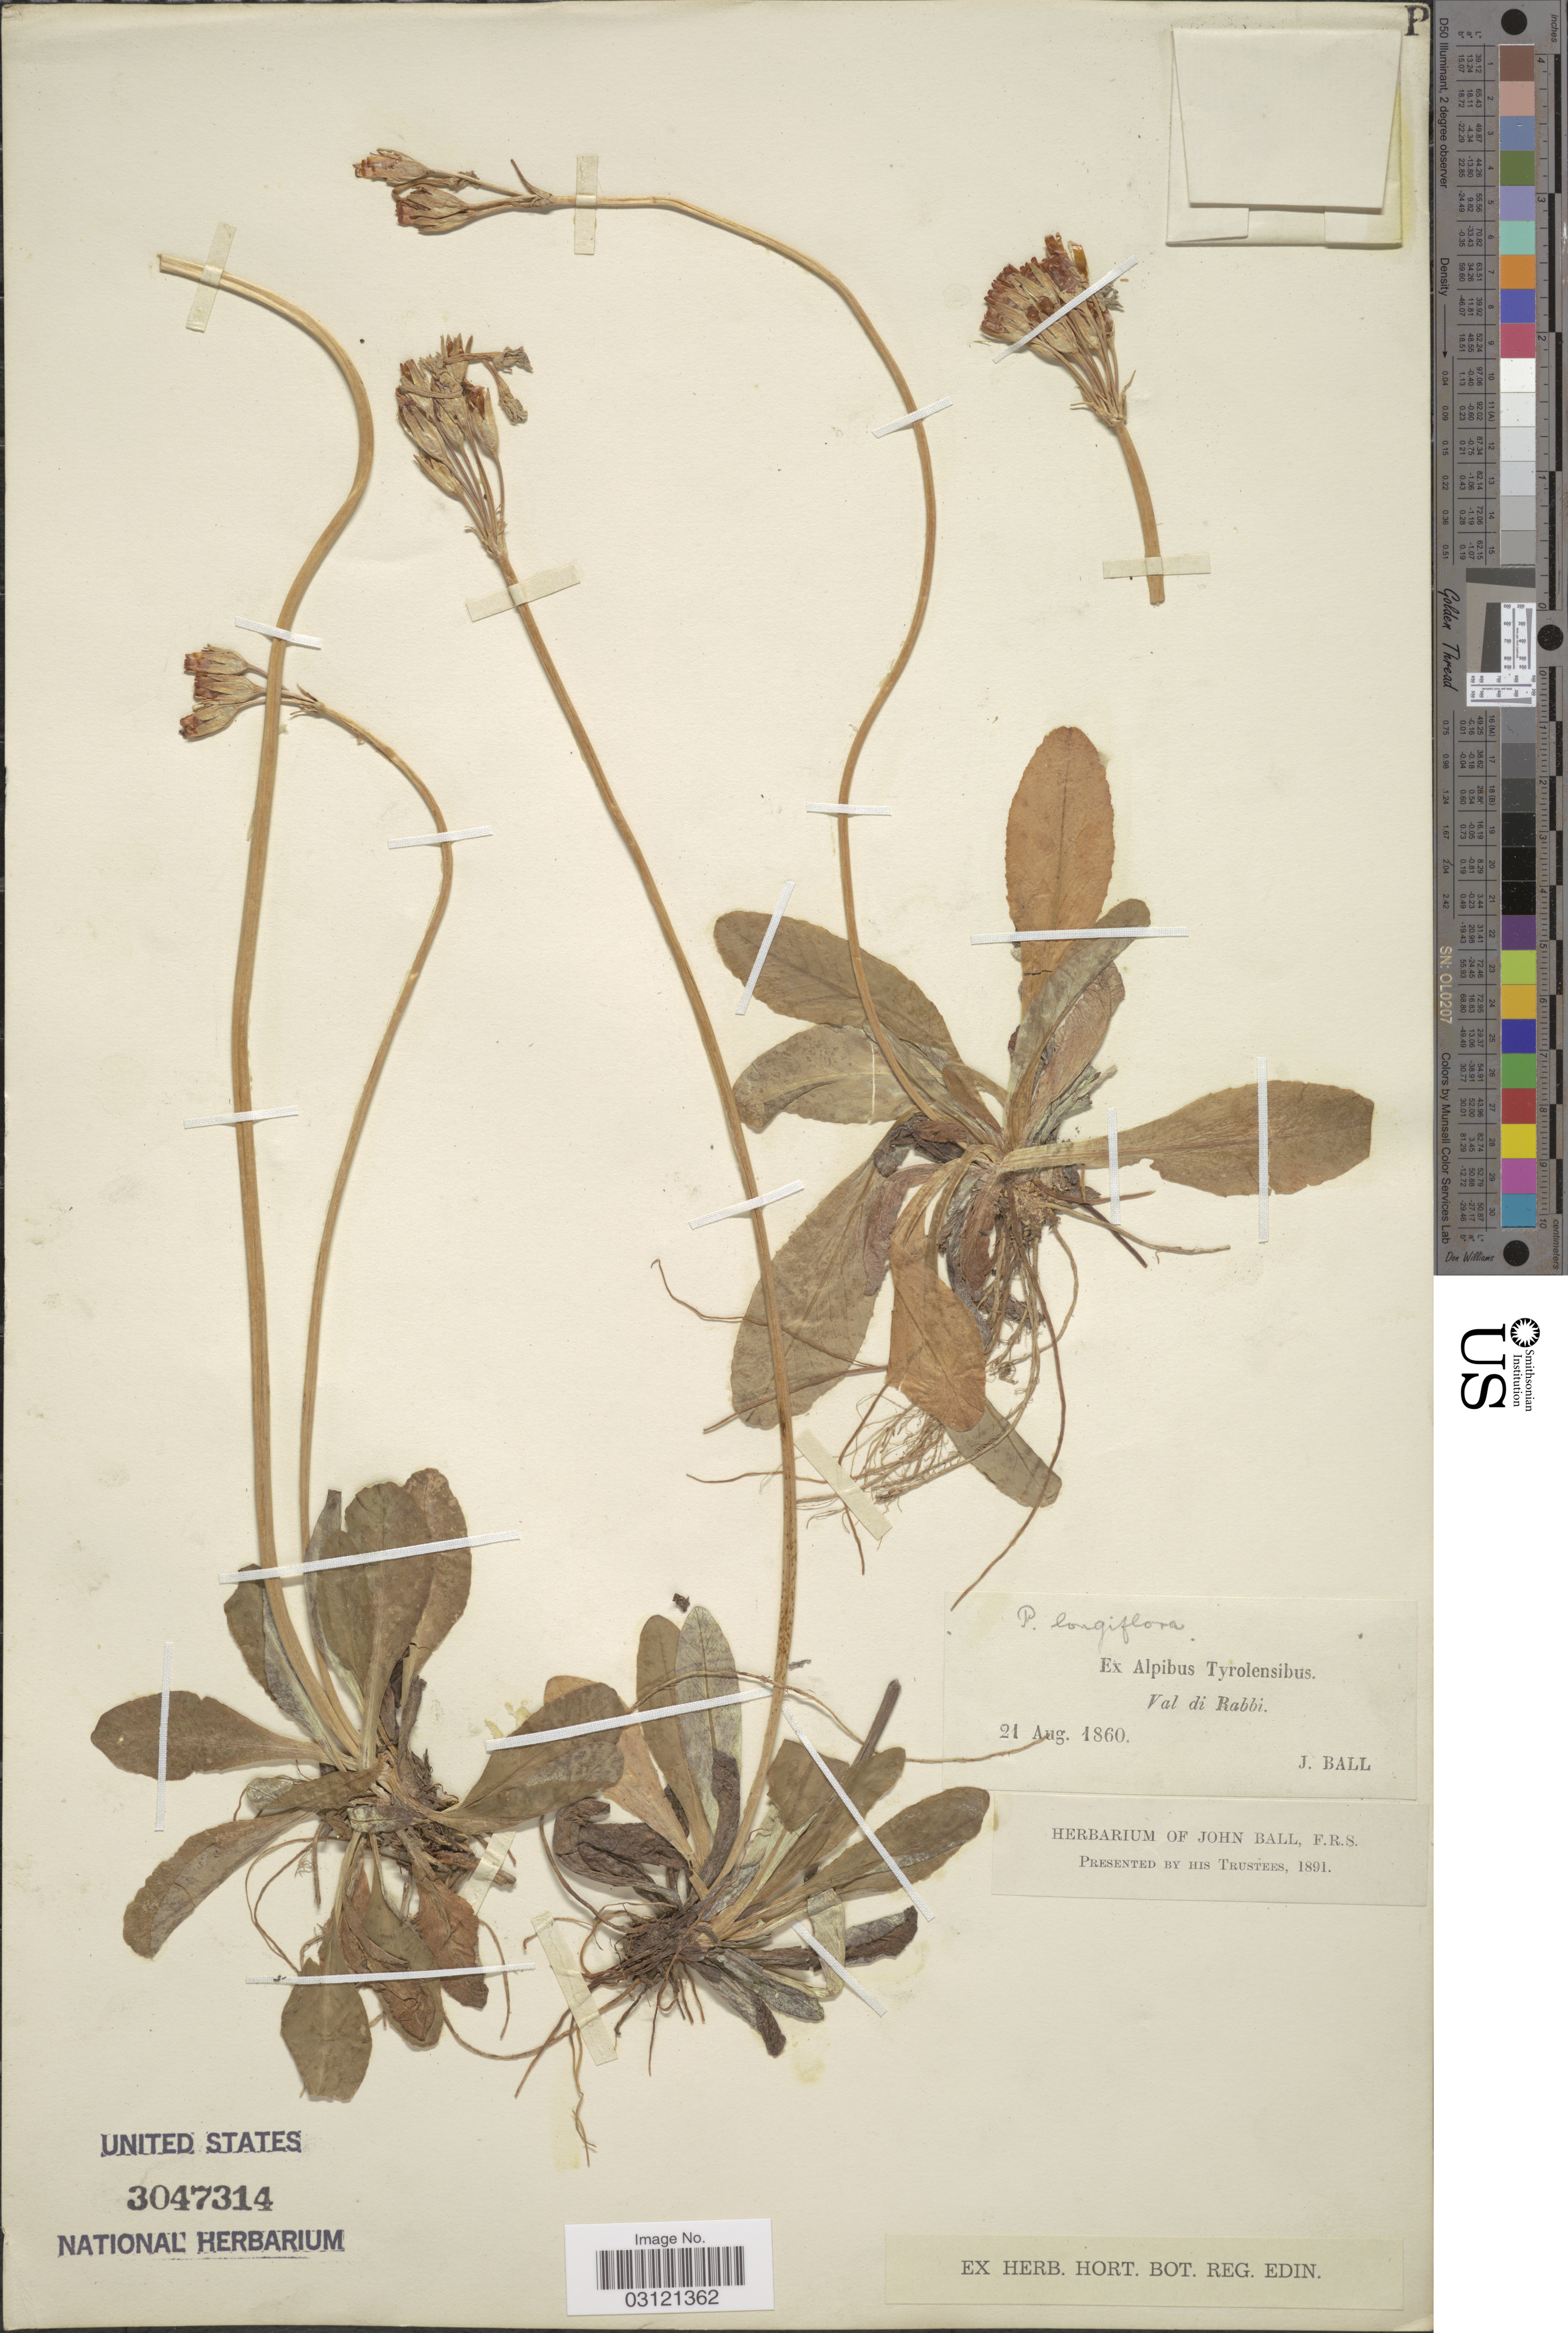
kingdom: Plantae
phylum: Tracheophyta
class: Magnoliopsida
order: Ericales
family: Primulaceae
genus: Primula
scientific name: Primula longiflora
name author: All.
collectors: J. Ball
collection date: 1860-08-21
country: Italy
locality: Ex Alpibus Tyrolensibus. Val di Rabbi.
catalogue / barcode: US 3047314